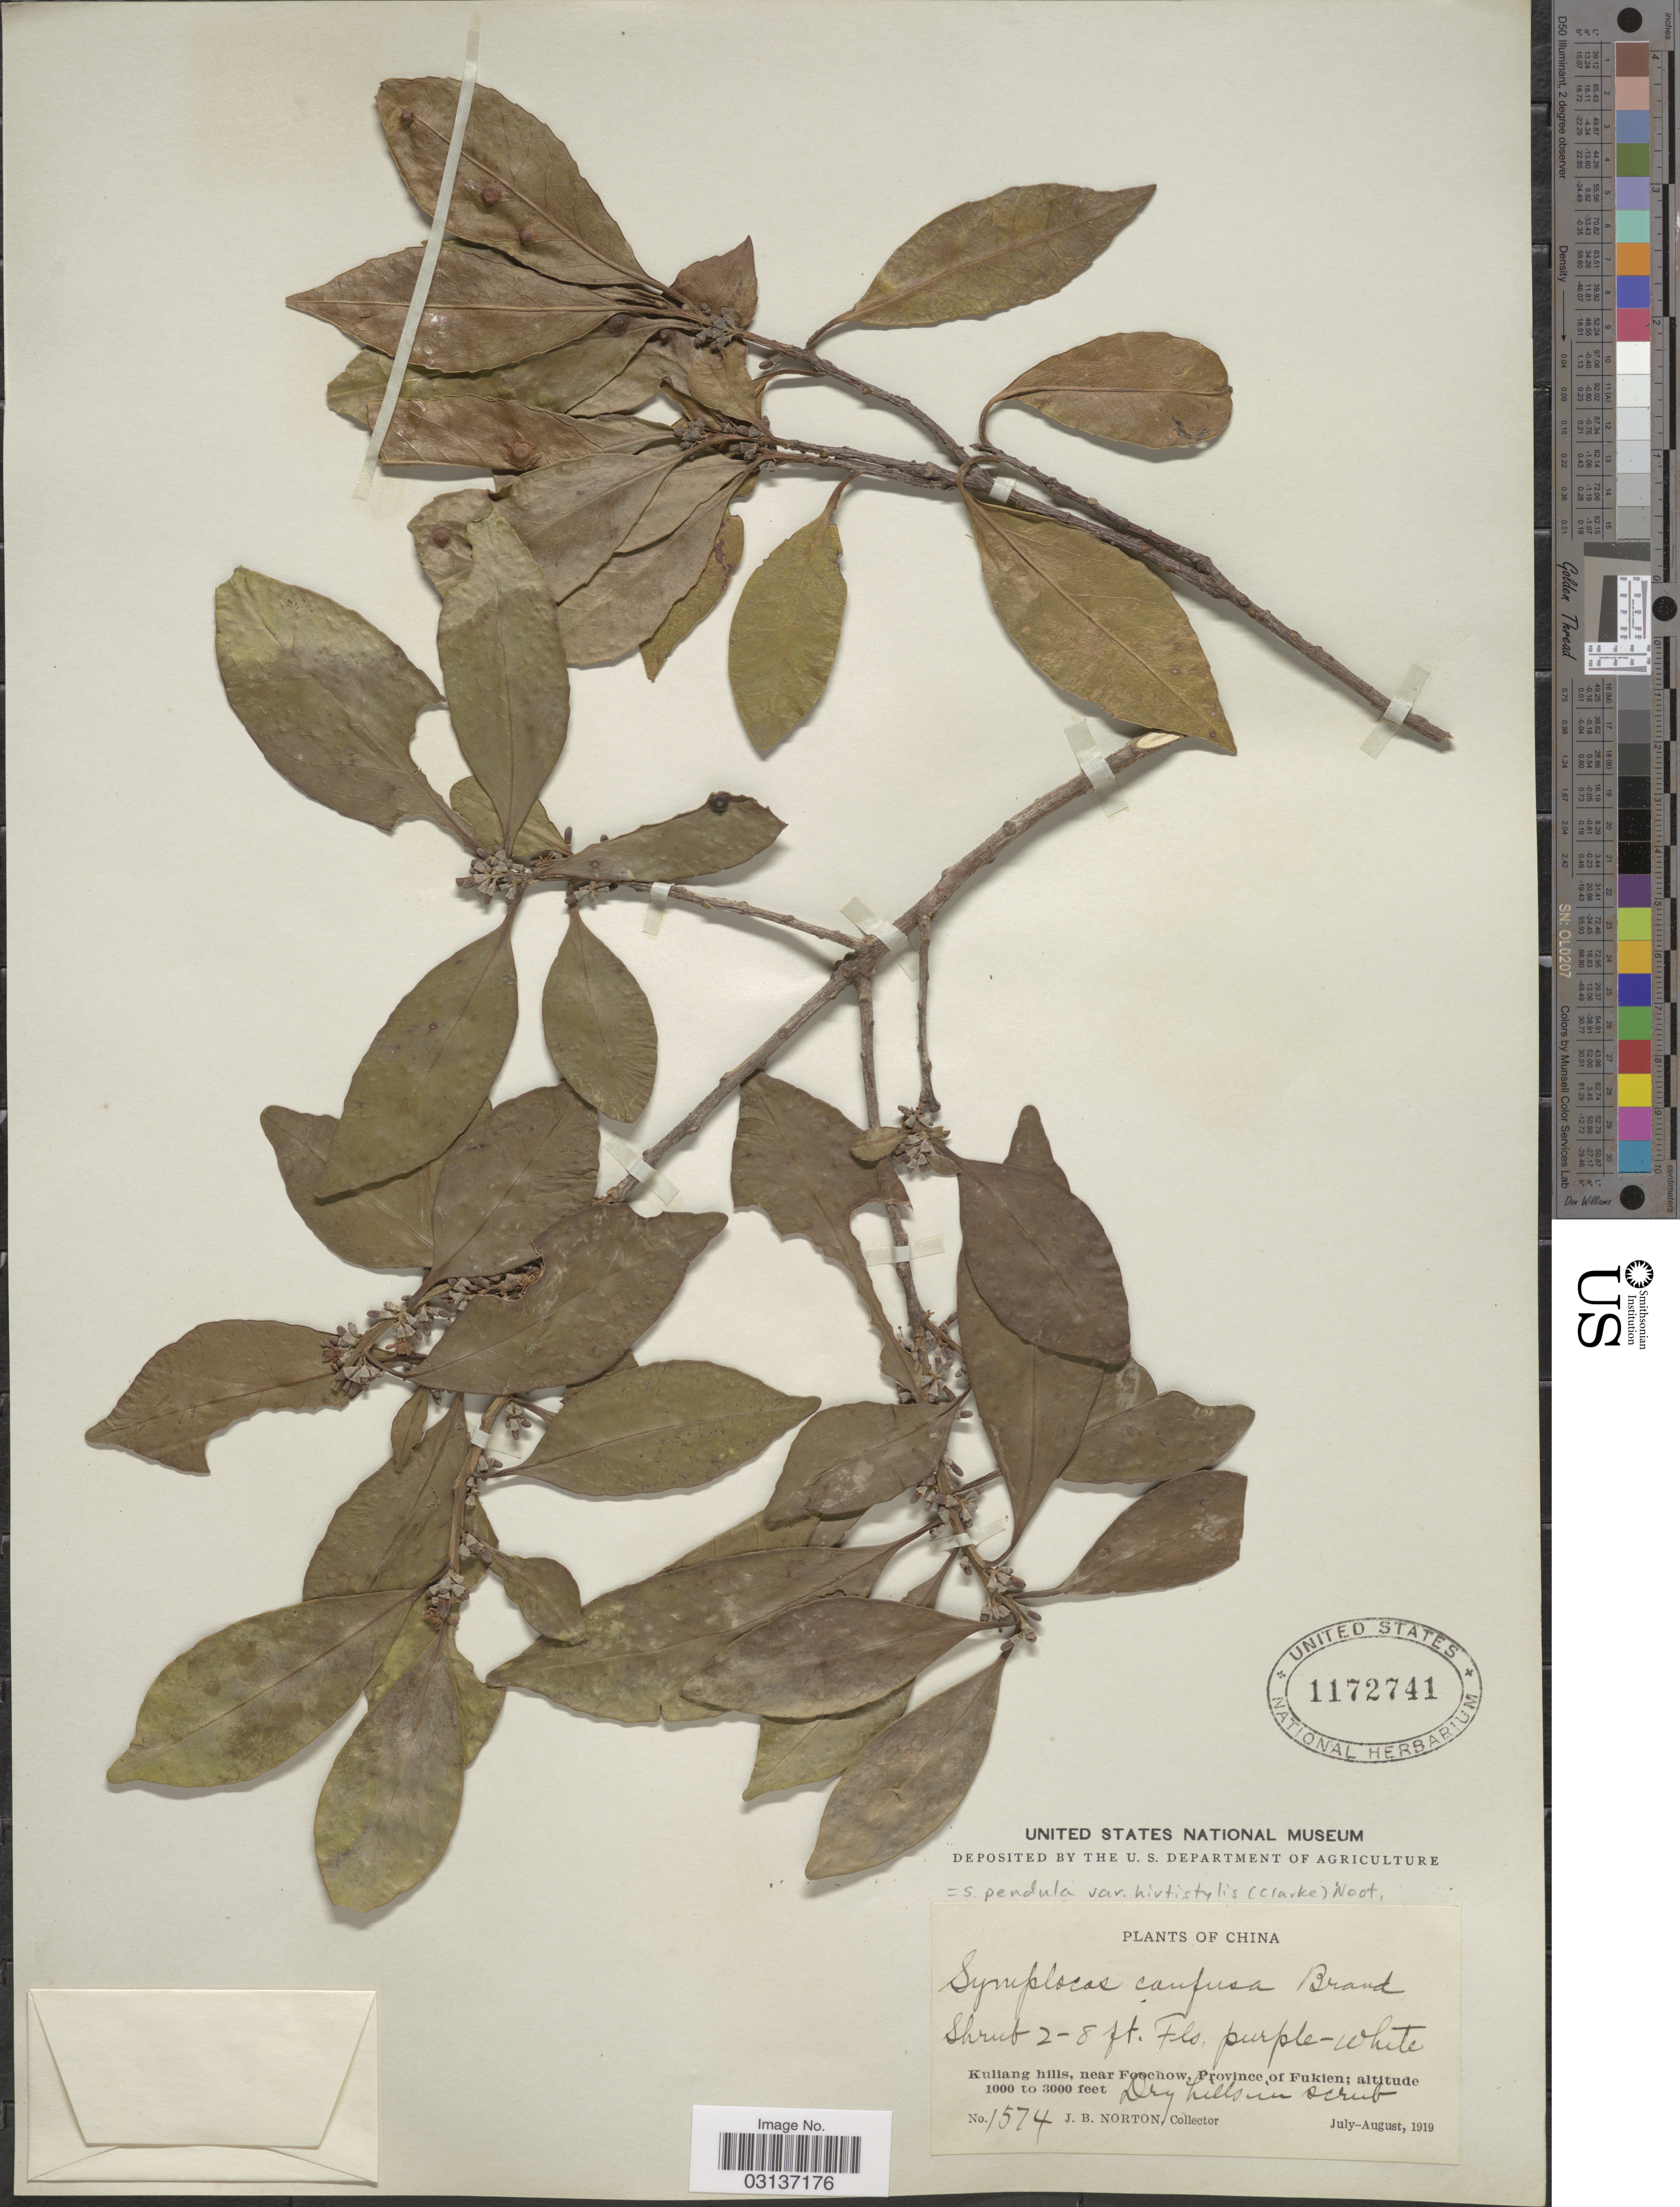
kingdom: Plantae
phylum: Tracheophyta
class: Magnoliopsida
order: Ericales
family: Symplocaceae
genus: Cordyloblaste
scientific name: Cordyloblaste pendula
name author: (Wight) Alston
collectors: J. B. Norton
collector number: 1574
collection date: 1919-07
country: China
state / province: Fujian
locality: Kuliang hills, near Foochow, Province of Fukien.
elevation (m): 305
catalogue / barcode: US 1172741